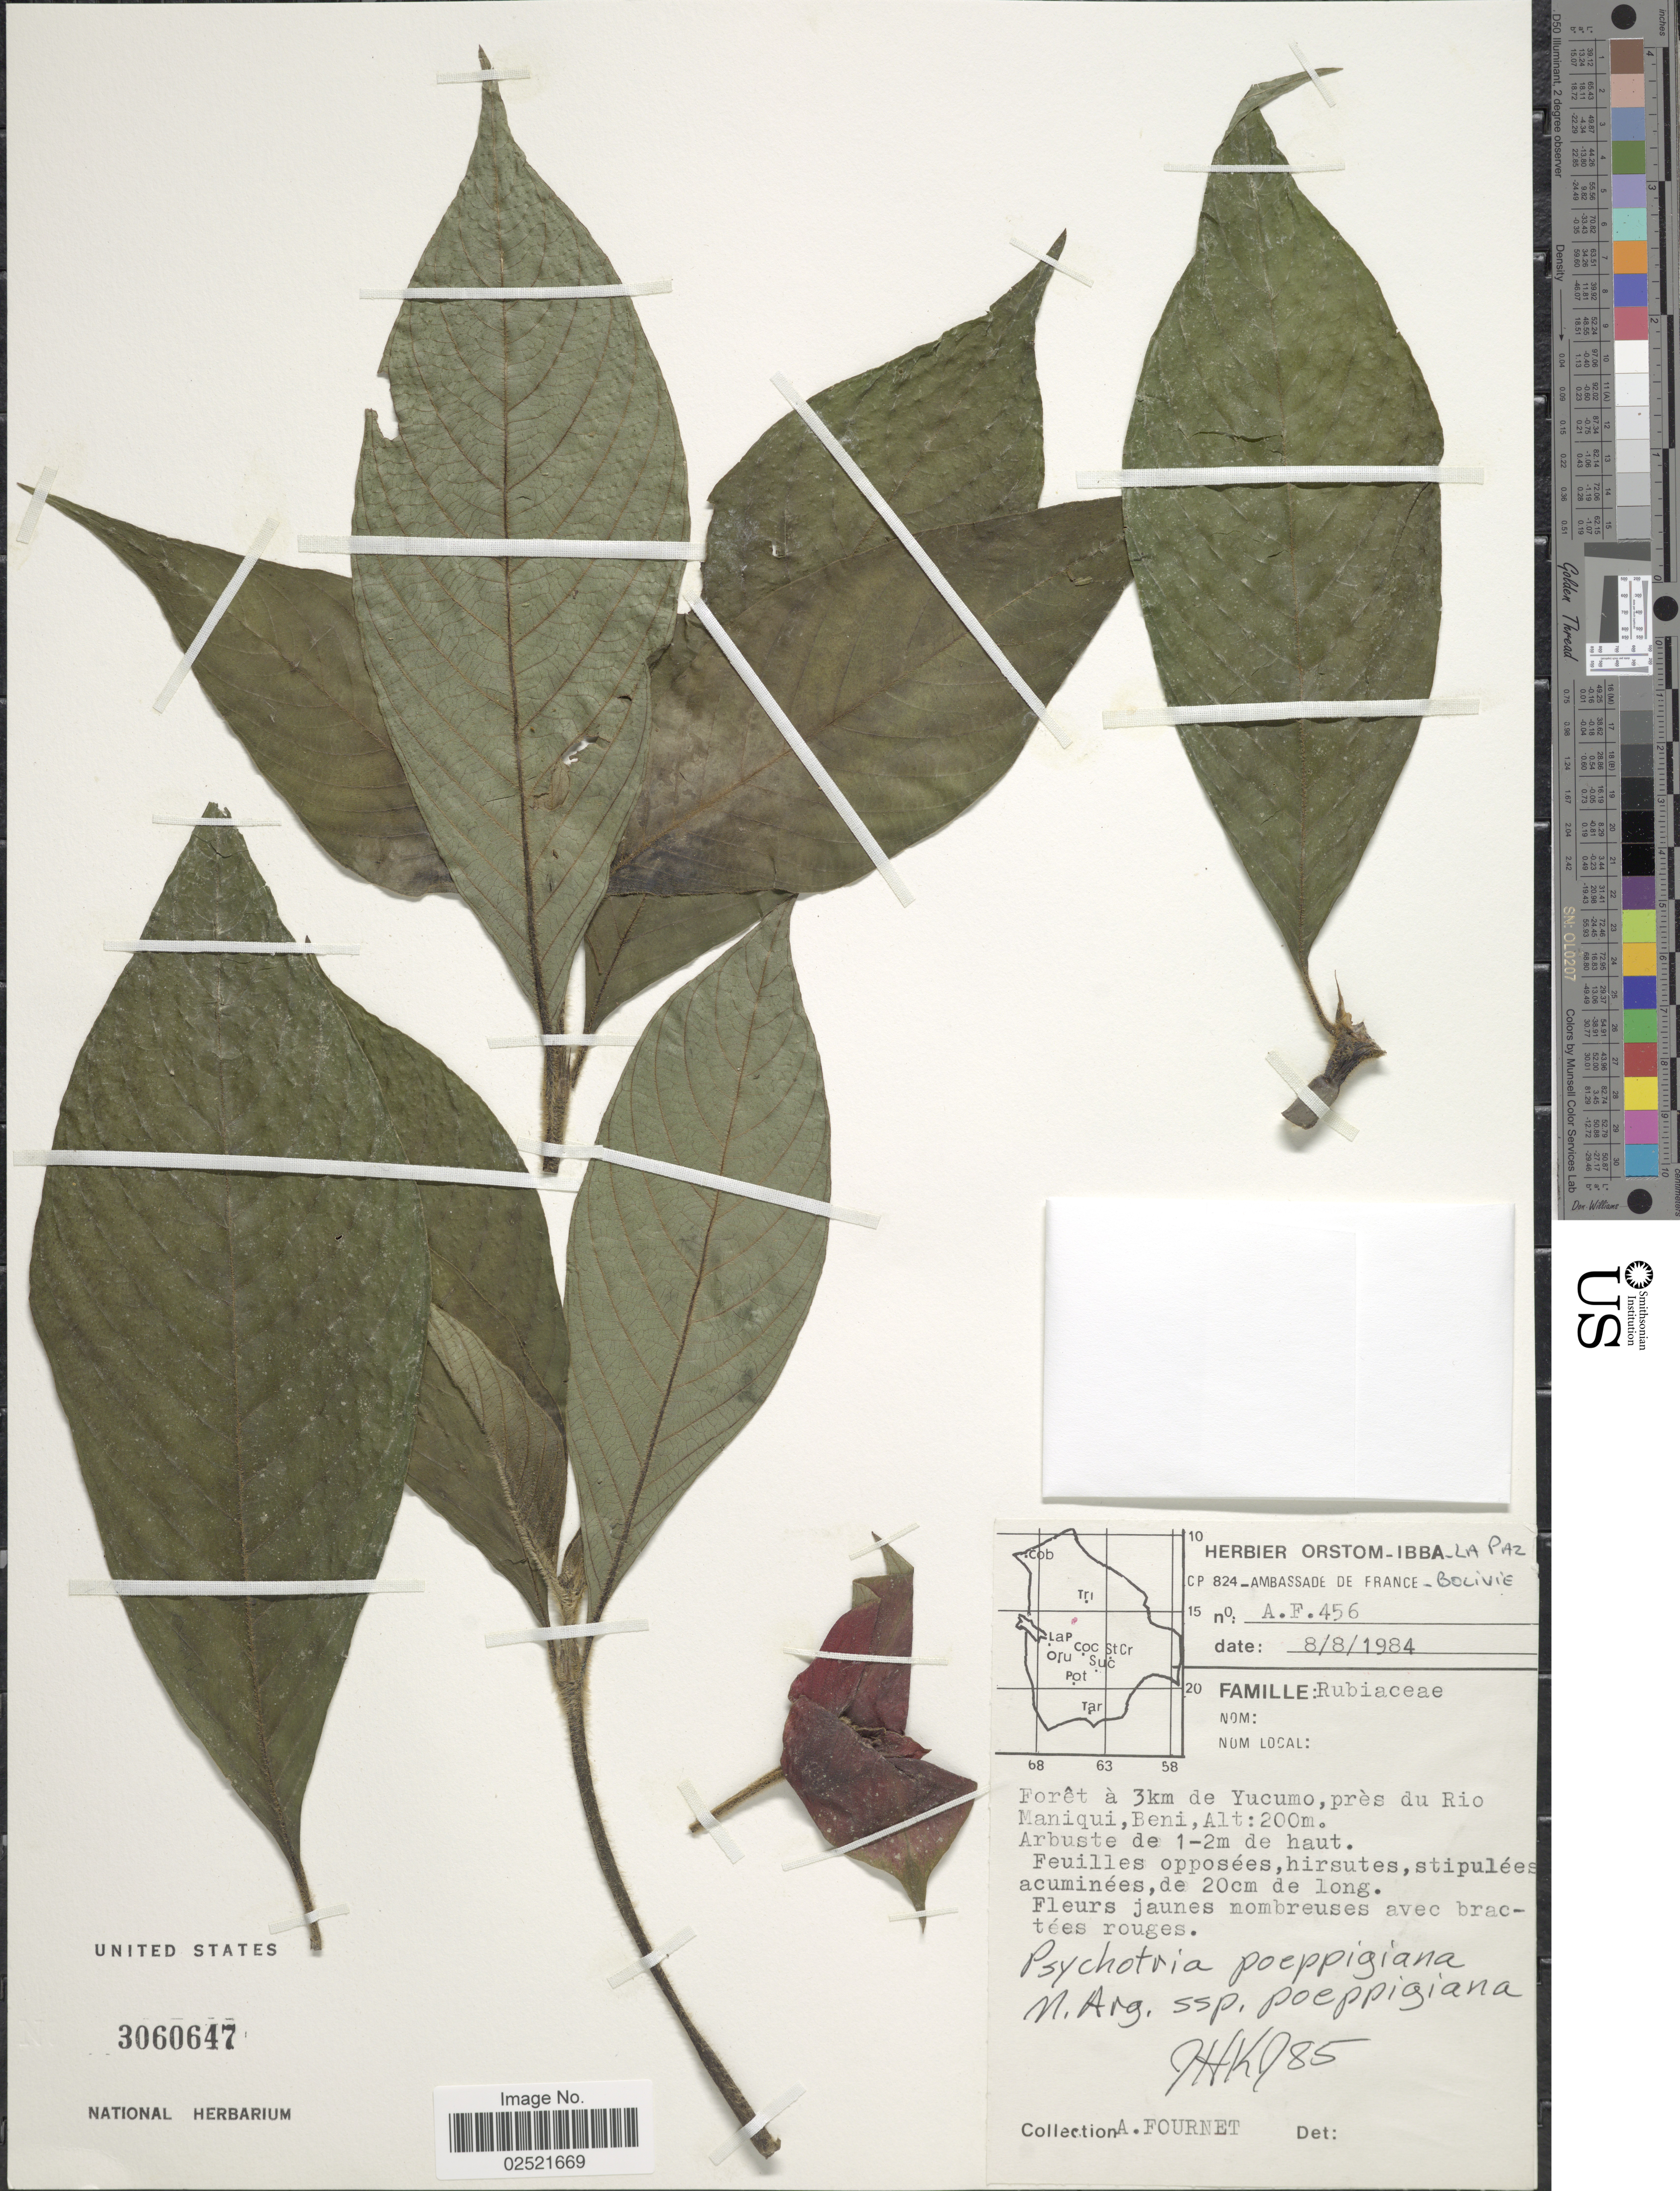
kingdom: Plantae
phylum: Tracheophyta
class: Magnoliopsida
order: Gentianales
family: Rubiaceae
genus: Psychotria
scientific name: Psychotria poeppigiana subsp. poeppigiana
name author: Müll. Arg.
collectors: A. Fournet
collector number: AF 456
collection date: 1984-08-08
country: Bolivia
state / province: La Paz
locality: Foret a 3 km de Yucumo, pres du Rio Maniqui, Beni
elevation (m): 200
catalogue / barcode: US 3060647